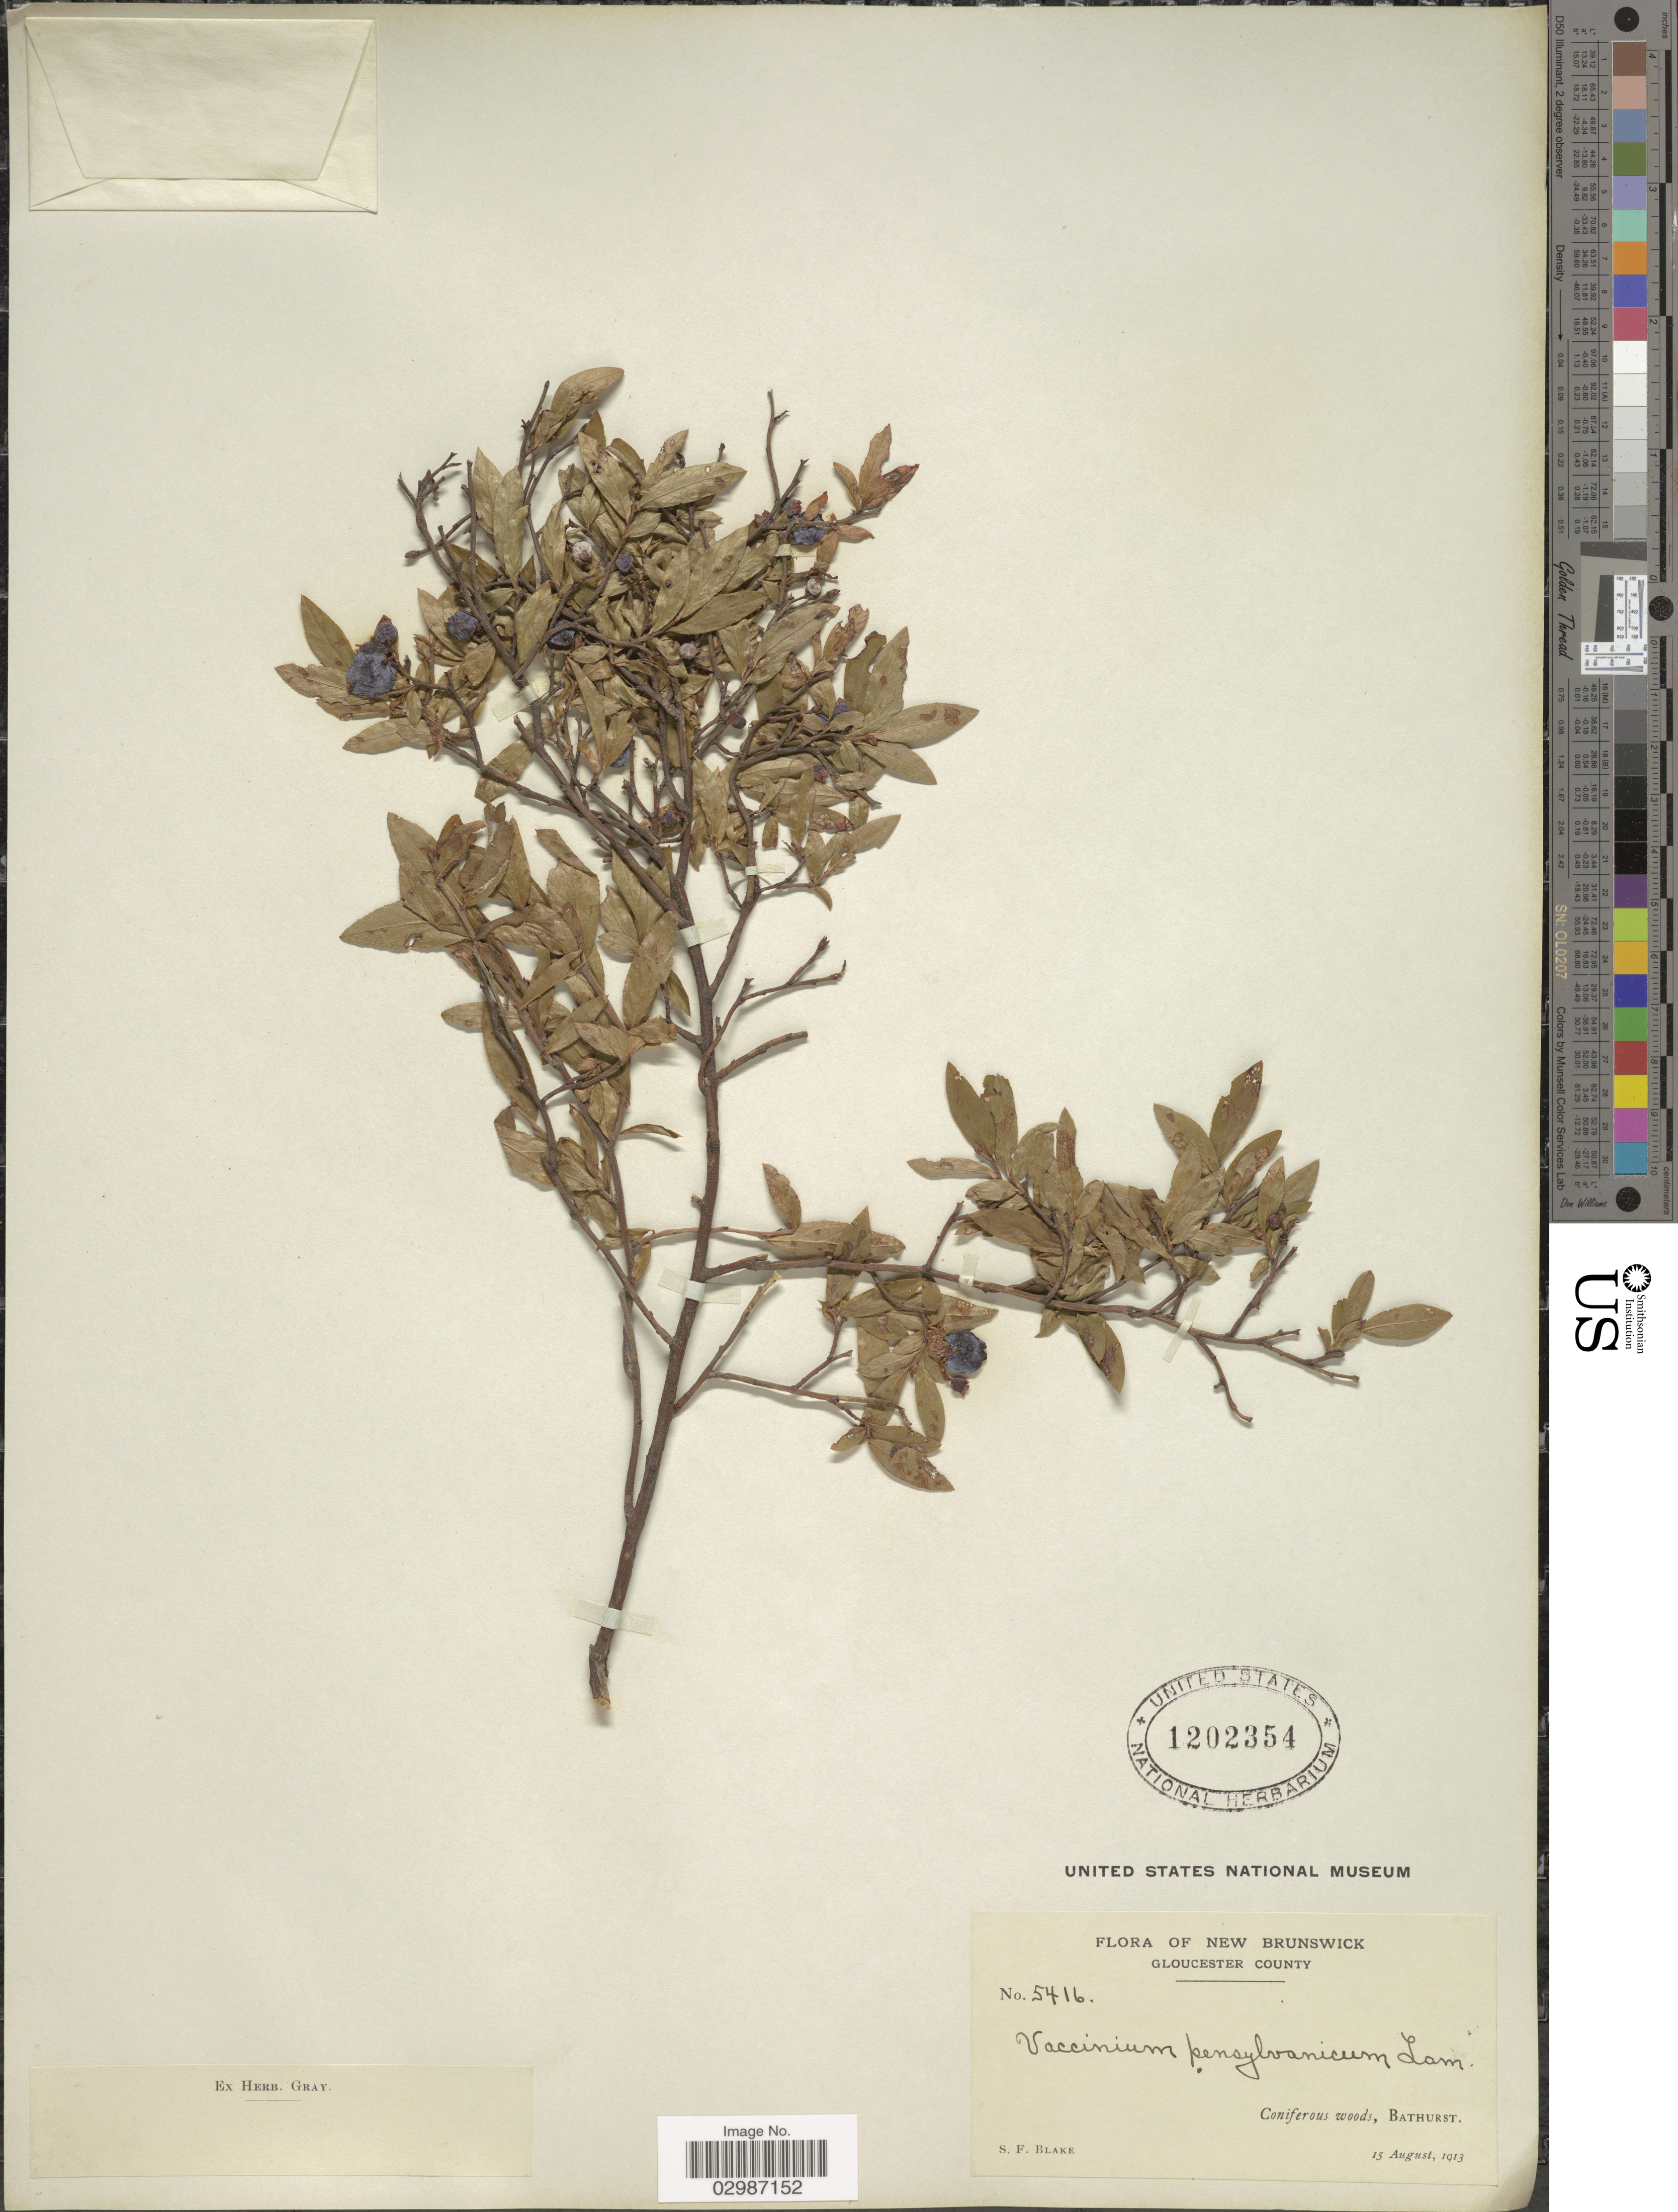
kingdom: Plantae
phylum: Tracheophyta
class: Magnoliopsida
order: Ericales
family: Ericaceae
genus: Vaccinium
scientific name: Vaccinium angustifolium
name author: Aiton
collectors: S. Blake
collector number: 5416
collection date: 1913-08-15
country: Canada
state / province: New Brunswick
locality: Gloucester County. Coniferous woods, Bathurst.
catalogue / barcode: US 1202354